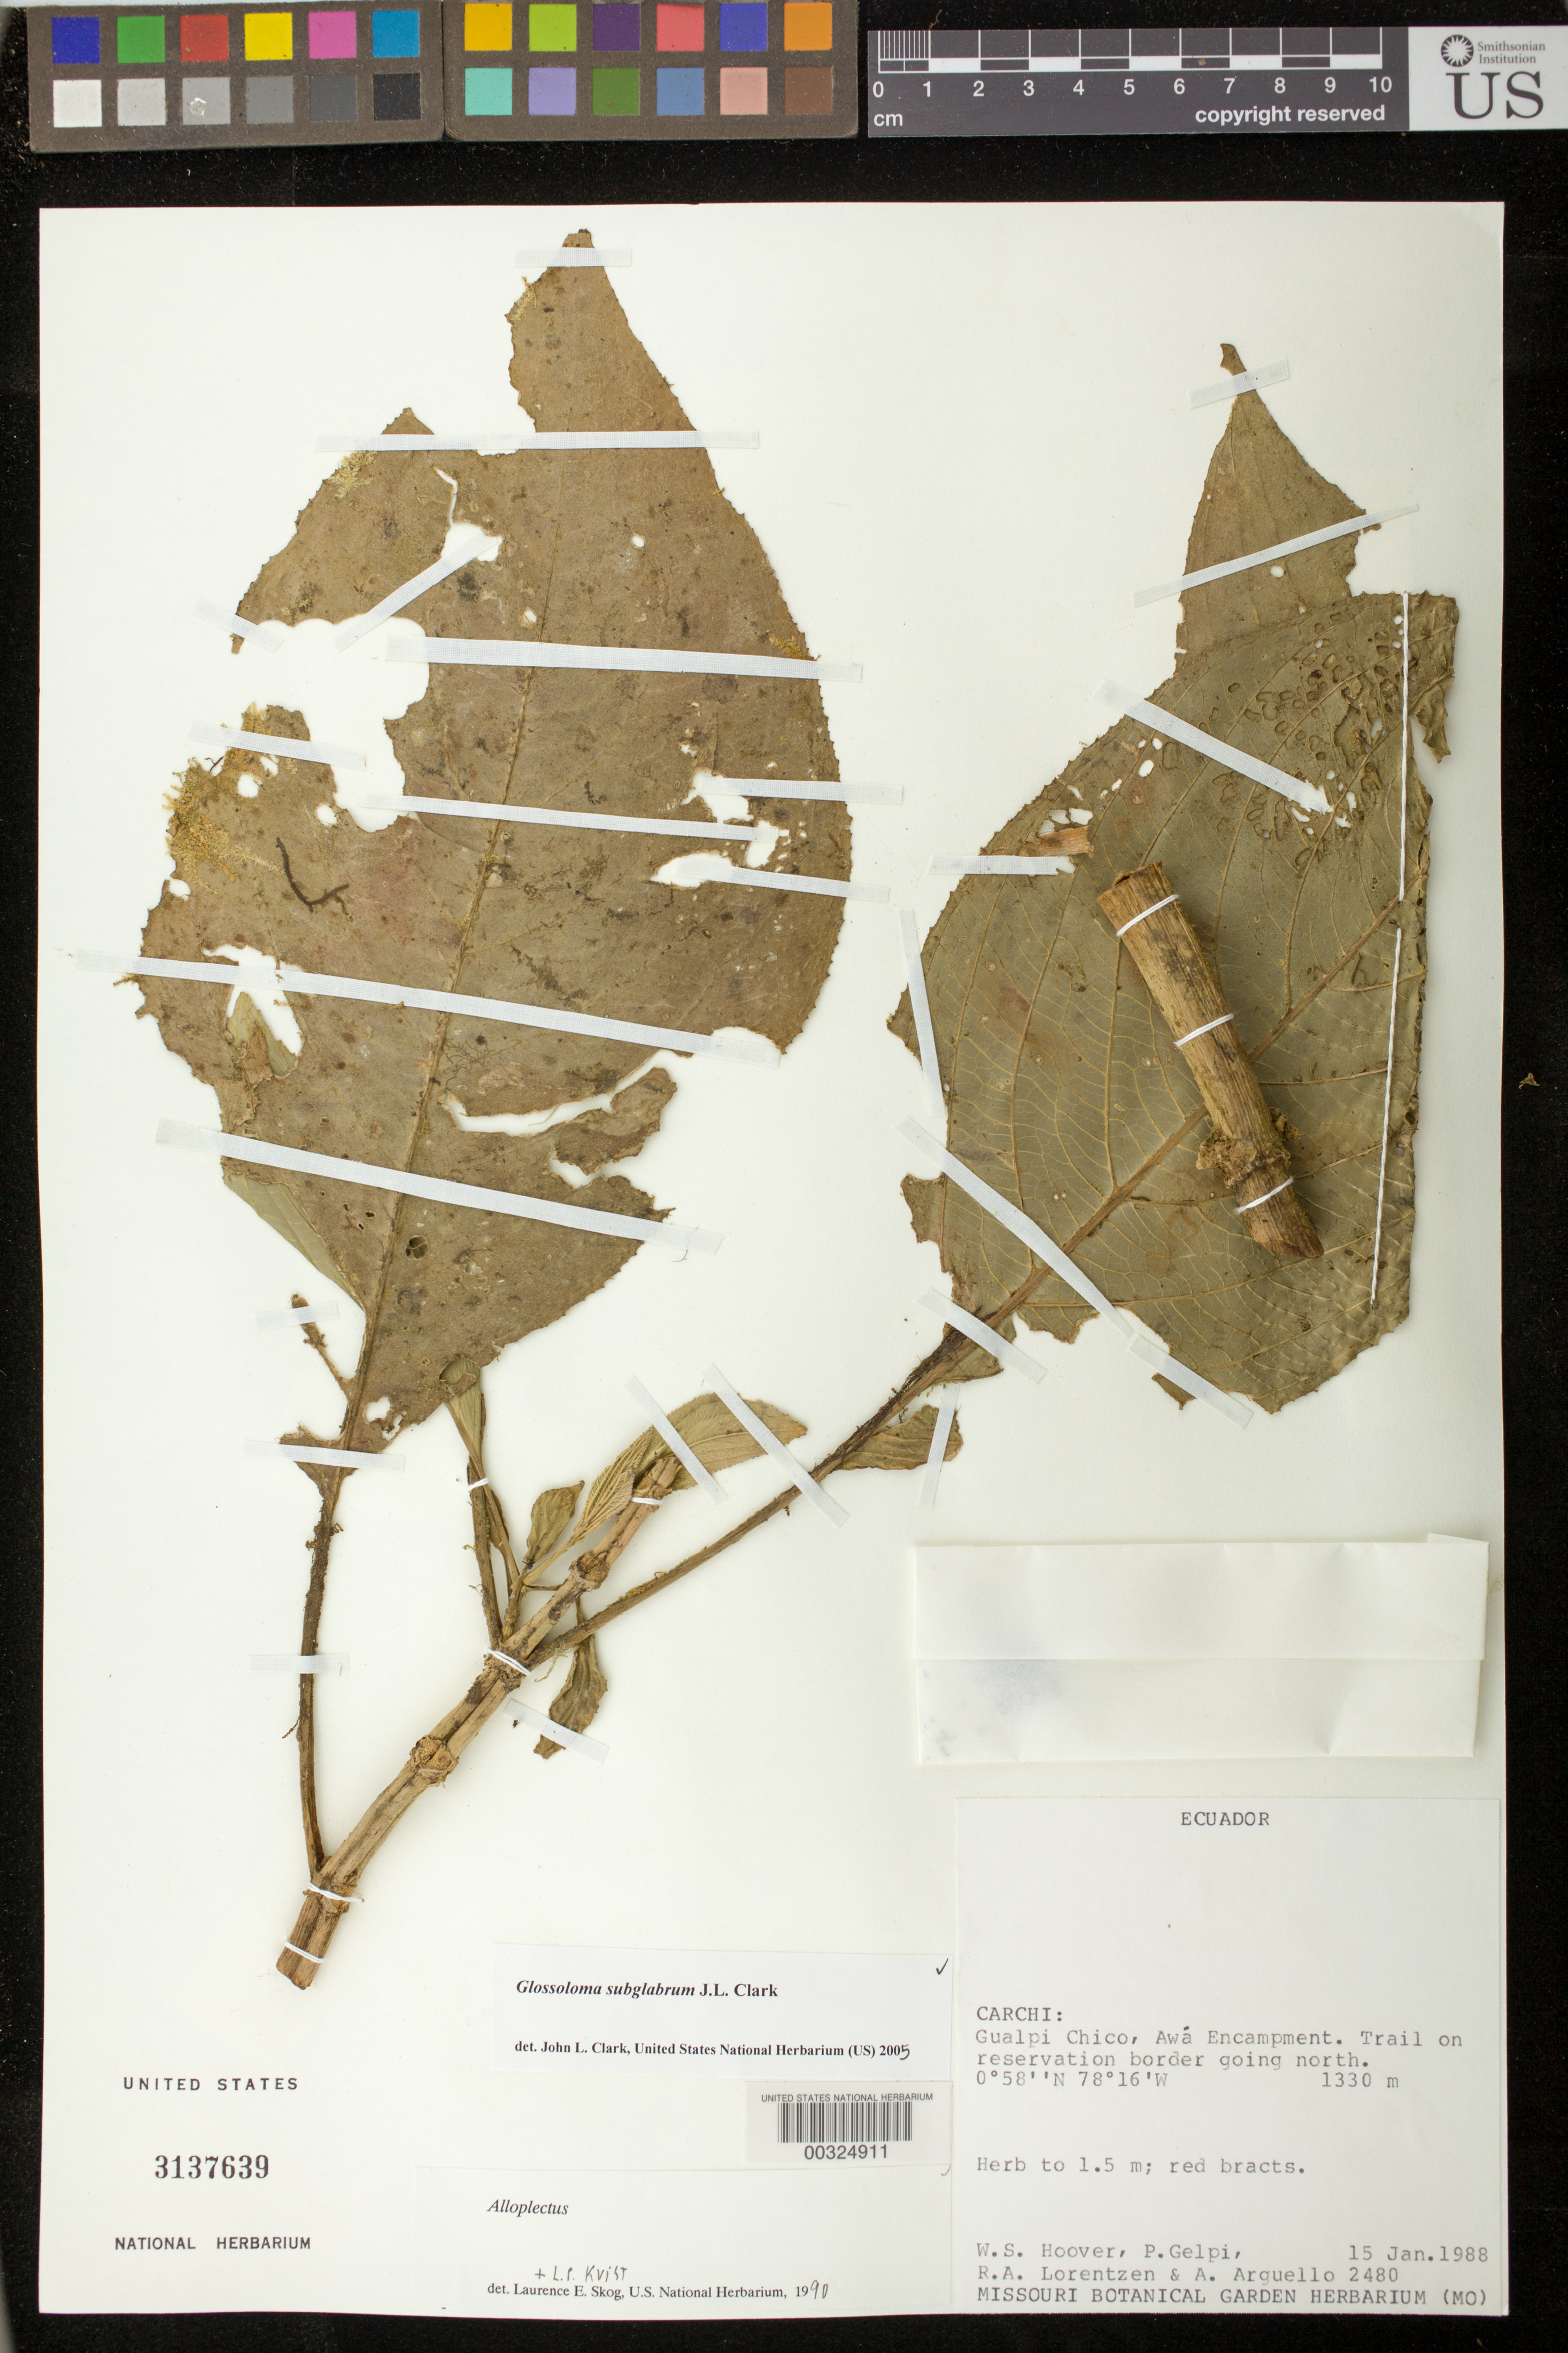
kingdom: Plantae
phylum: Tracheophyta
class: Magnoliopsida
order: Lamiales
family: Gesneriaceae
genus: Glossoloma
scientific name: Glossoloma subglabrum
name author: J.L. Clark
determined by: Clark, J. L., (SEL), The Marie Selby Botanical Garden (UNITED STATES)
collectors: W. S. Hoover, P. Gelpi, R. Lorentzen & A. Arguello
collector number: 2480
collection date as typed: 15 Jan 1988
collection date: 1988-01-15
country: Ecuador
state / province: Carchi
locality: Gualpi Chico, Awa encampment, trail on reservation border going north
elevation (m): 1330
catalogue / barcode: US 3137639